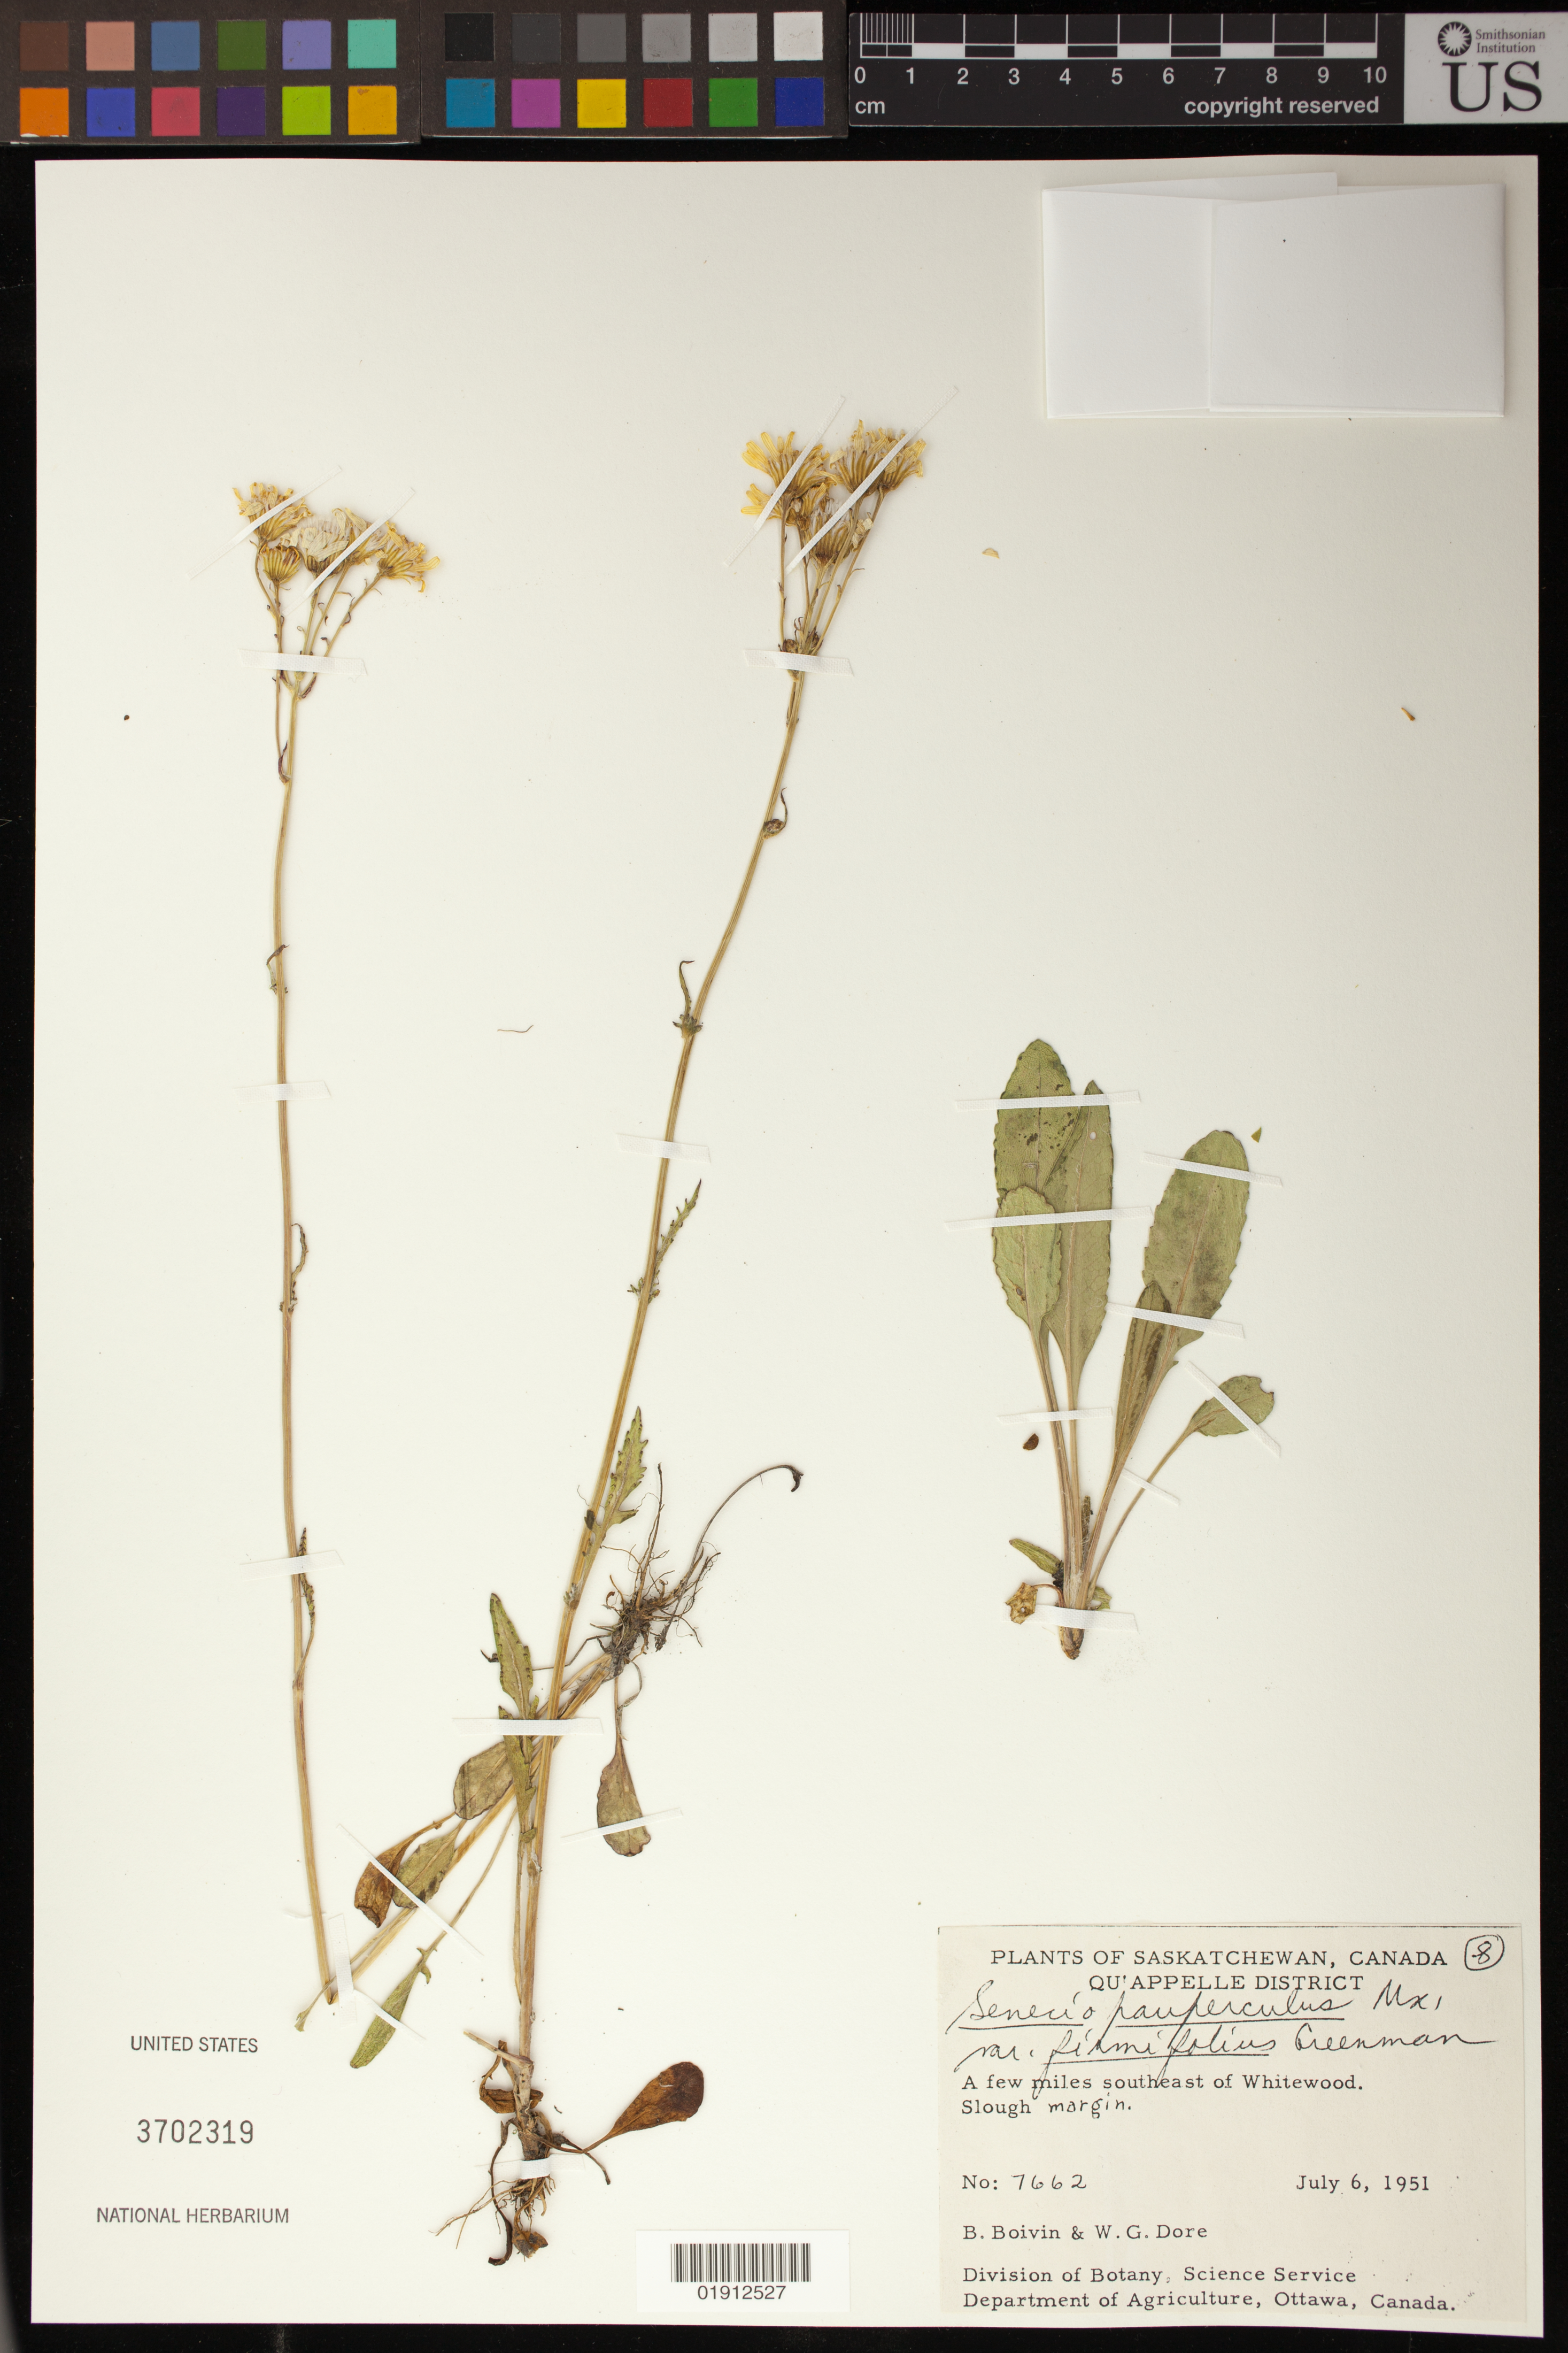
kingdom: Plantae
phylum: Tracheophyta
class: Magnoliopsida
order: Asterales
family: Asteraceae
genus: Senecio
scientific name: Senecio pauperculus var. firmifolius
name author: (Greenm.) Greenm.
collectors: J. R. B. Boivin & W. Dore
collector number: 7662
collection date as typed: July 6, 1951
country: Canada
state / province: Saskatchewan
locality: Qu'appelle District, a few miles southeast of Whitewood. Slough margin.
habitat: Slough margin.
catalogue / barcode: US 3702319